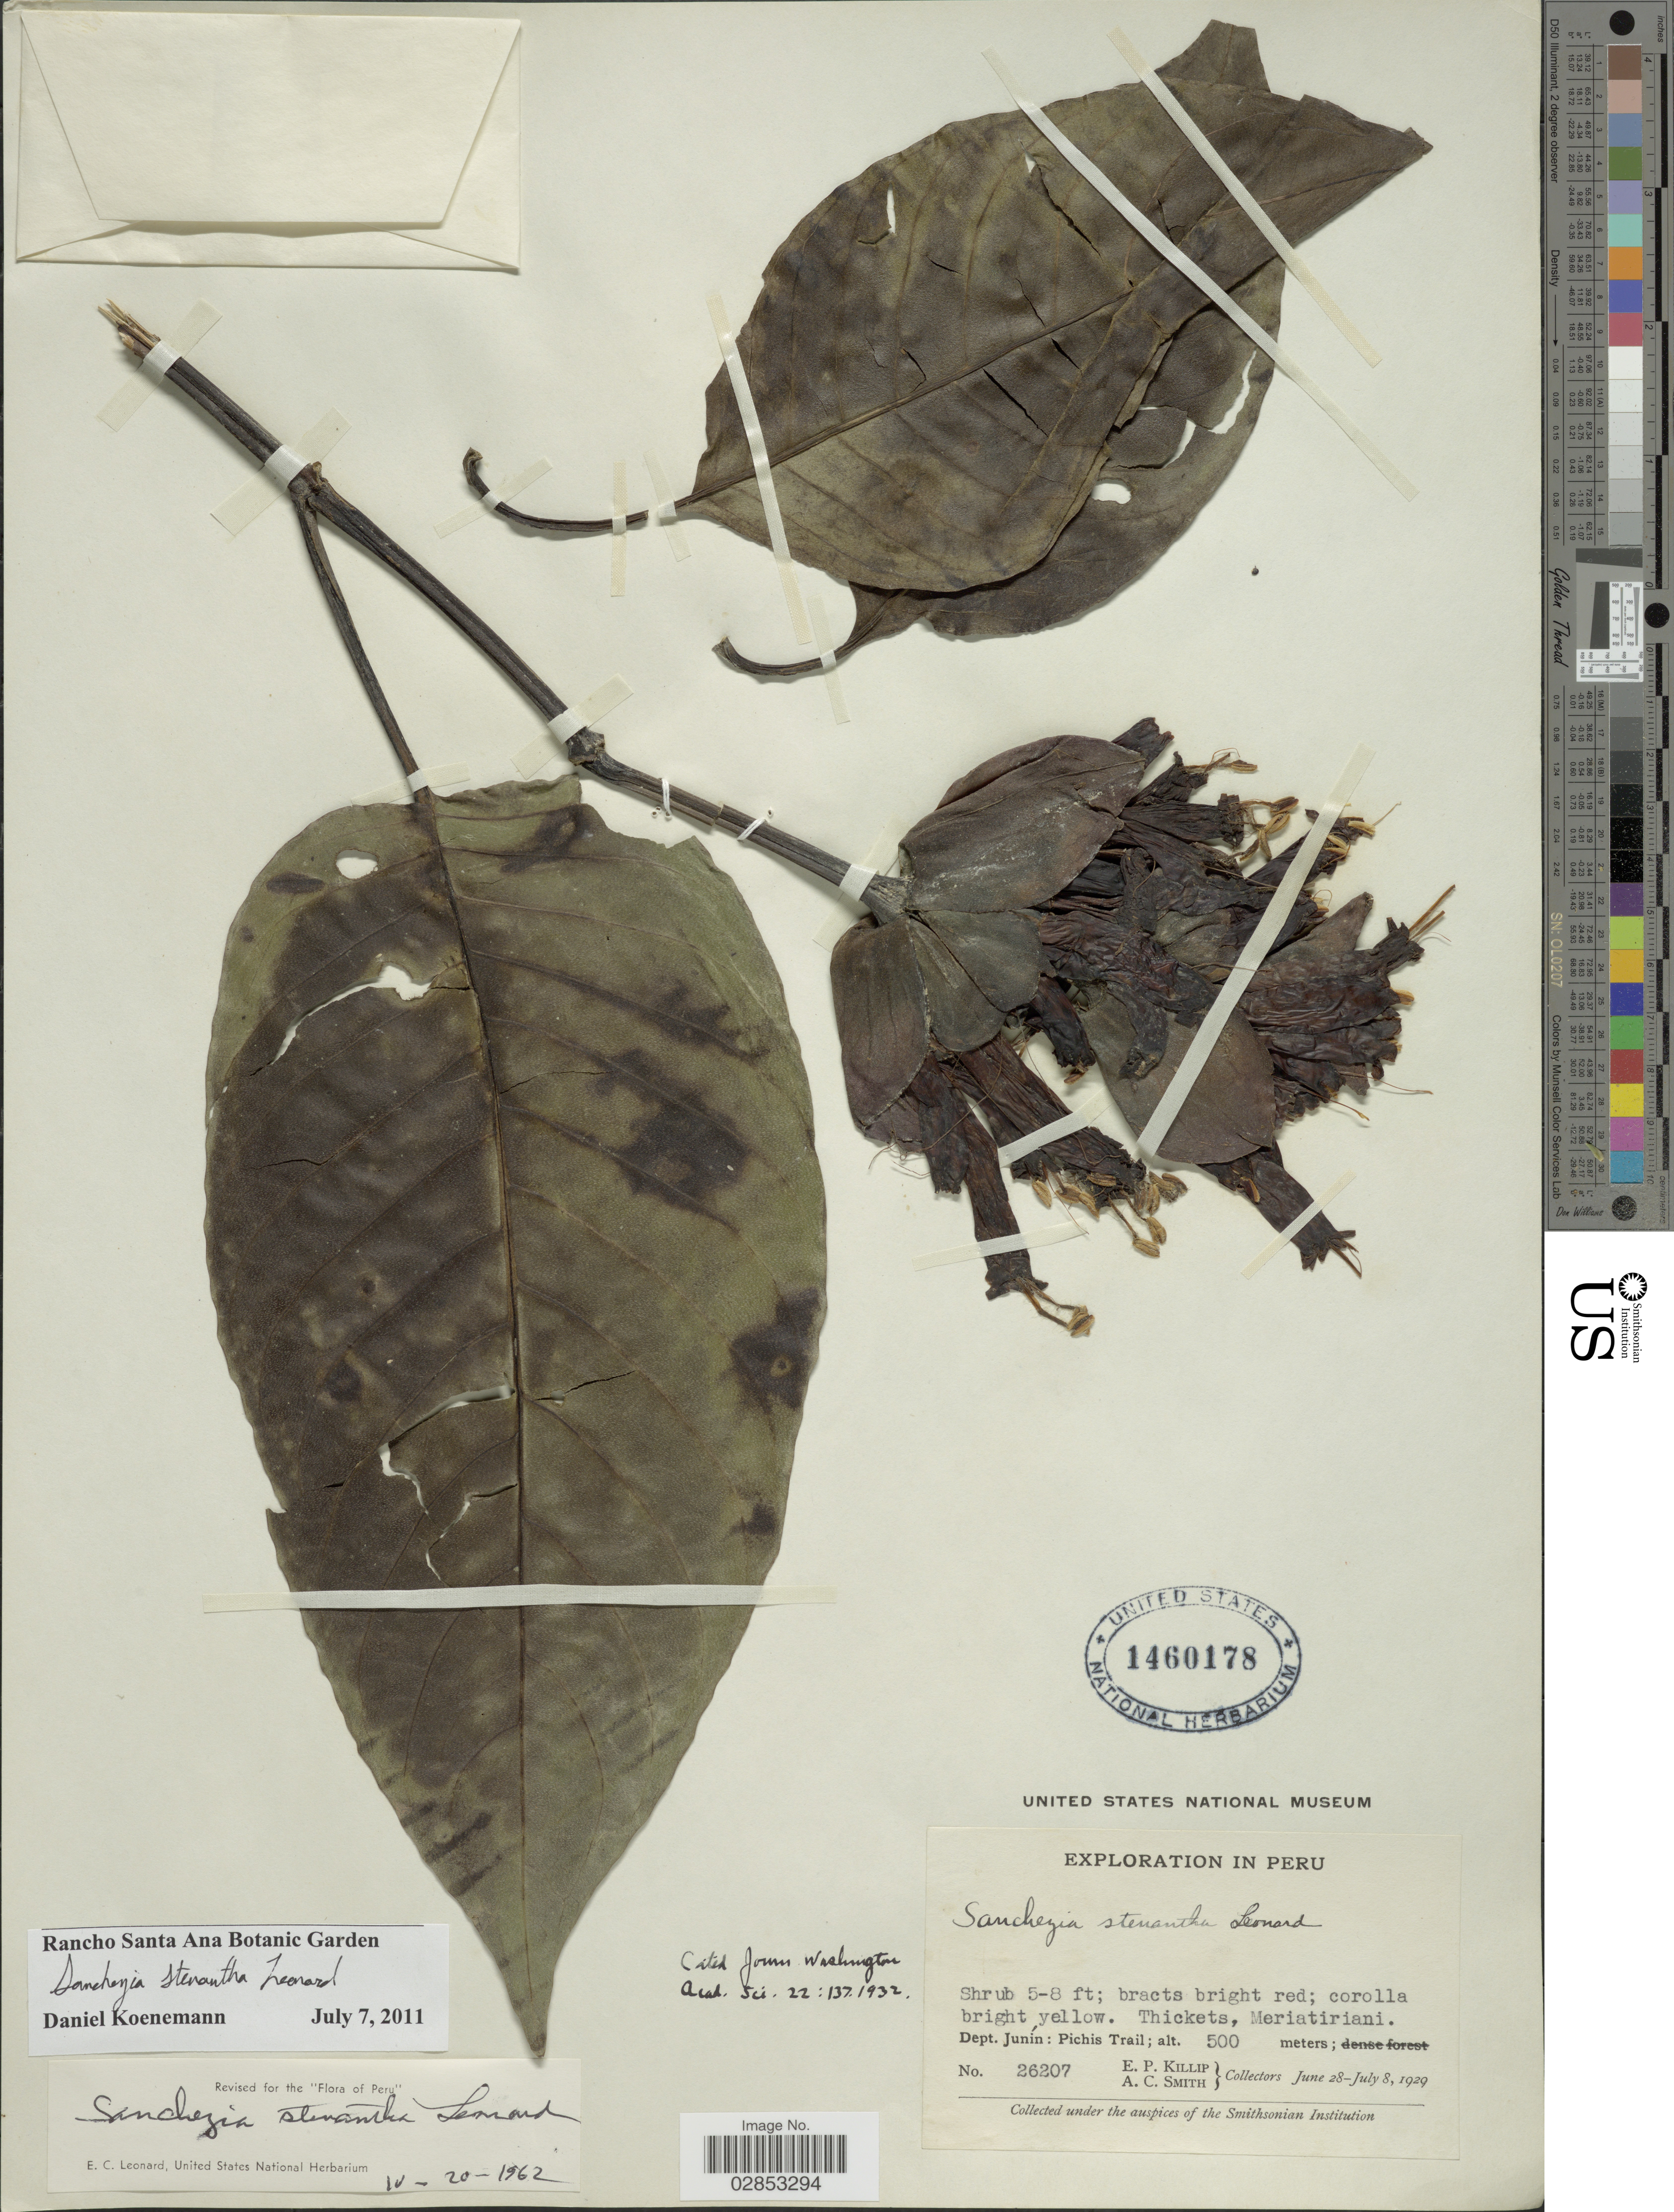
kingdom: Plantae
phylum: Tracheophyta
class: Magnoliopsida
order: Lamiales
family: Acanthaceae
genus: Sanchezia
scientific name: Sanchezia ovata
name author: Ruiz & Pav.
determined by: Azevedo, Igor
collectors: E. P. Killip & A. C. Smith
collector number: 26207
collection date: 1929-06-28/1929-07-08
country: Peru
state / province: Junín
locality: Dept. Junín, Pichis Trail.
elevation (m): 500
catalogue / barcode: US 1460178